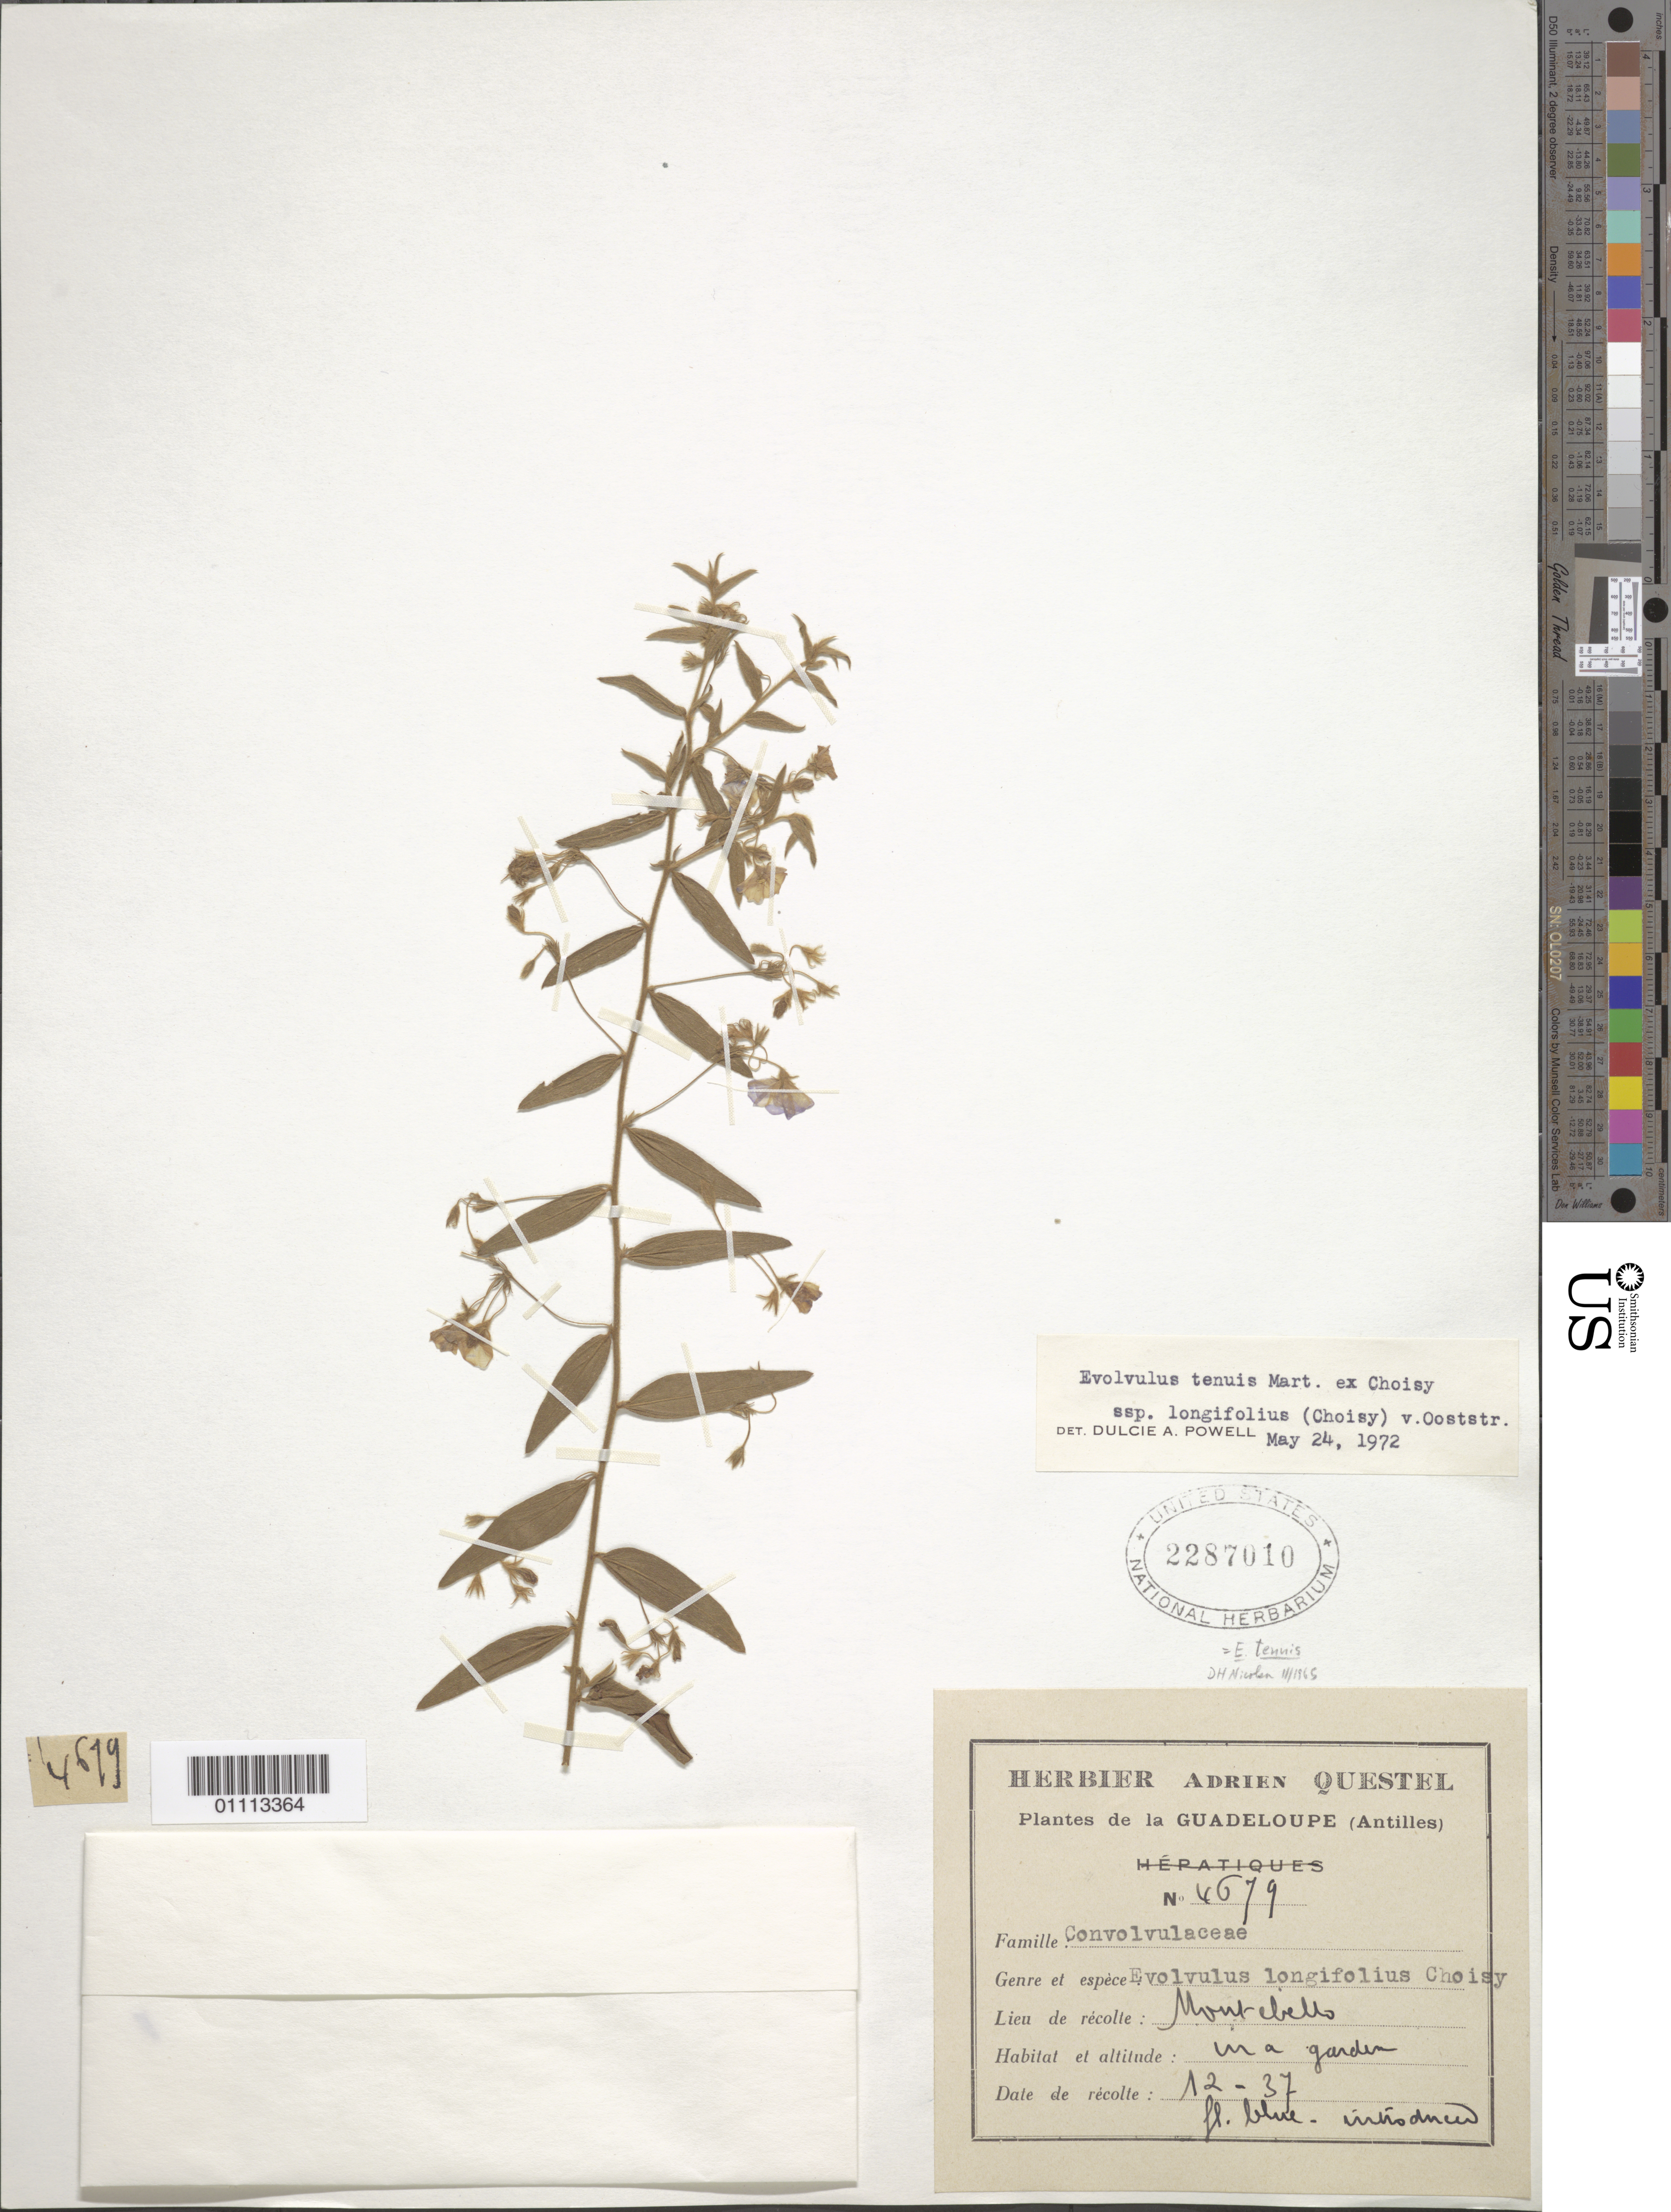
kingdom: Plantae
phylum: Tracheophyta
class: Magnoliopsida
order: Solanales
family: Convolvulaceae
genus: Evolvulus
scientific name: Evolvulus tenuis subsp. longifolius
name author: Mart. ex Choisy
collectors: A. Questel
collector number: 4679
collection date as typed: Dec 1937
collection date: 1937-12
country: Guadeloupe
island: Basse Terre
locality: Montebello. In a garden.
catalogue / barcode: US 2287010